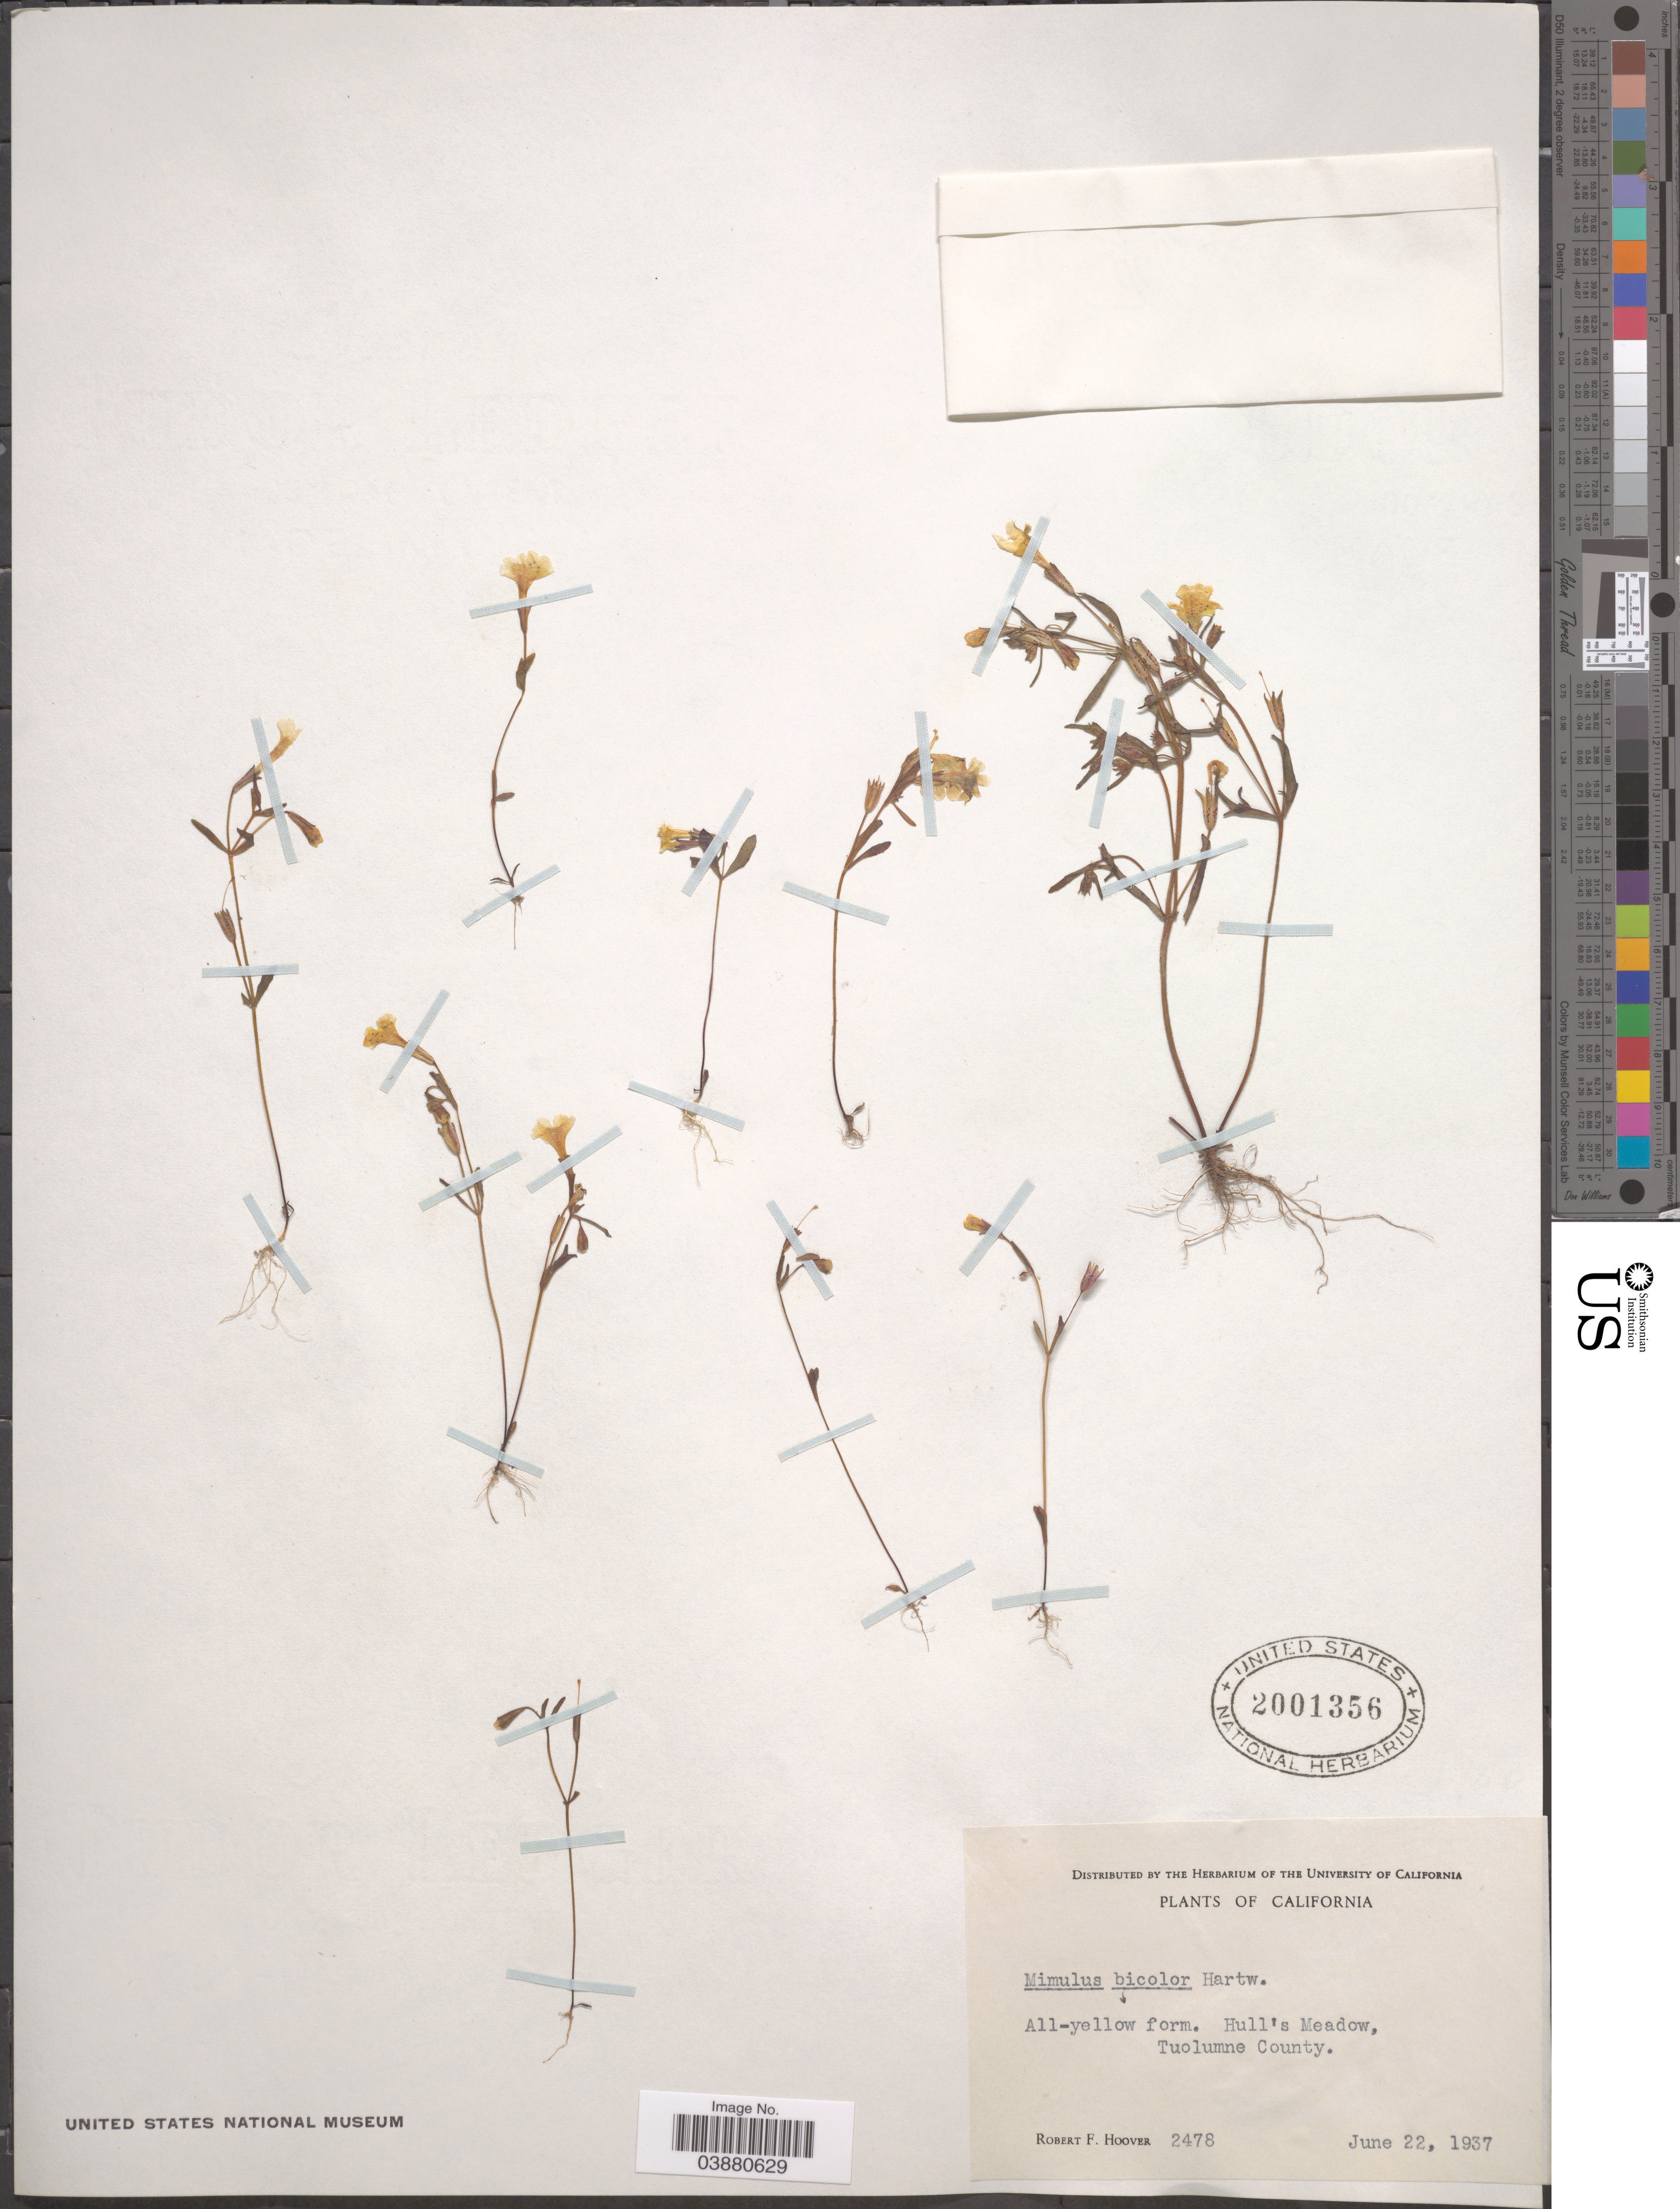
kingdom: Plantae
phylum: Tracheophyta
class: Magnoliopsida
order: Lamiales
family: Phrymaceae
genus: Mimulus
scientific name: Mimulus bicolor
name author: Hartw. ex Benth.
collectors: R. F. Hoover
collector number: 2478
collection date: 1937-06-22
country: United States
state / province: California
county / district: Tuolumne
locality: Hull's Meadow, Tuolumne County.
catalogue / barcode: US 2001356